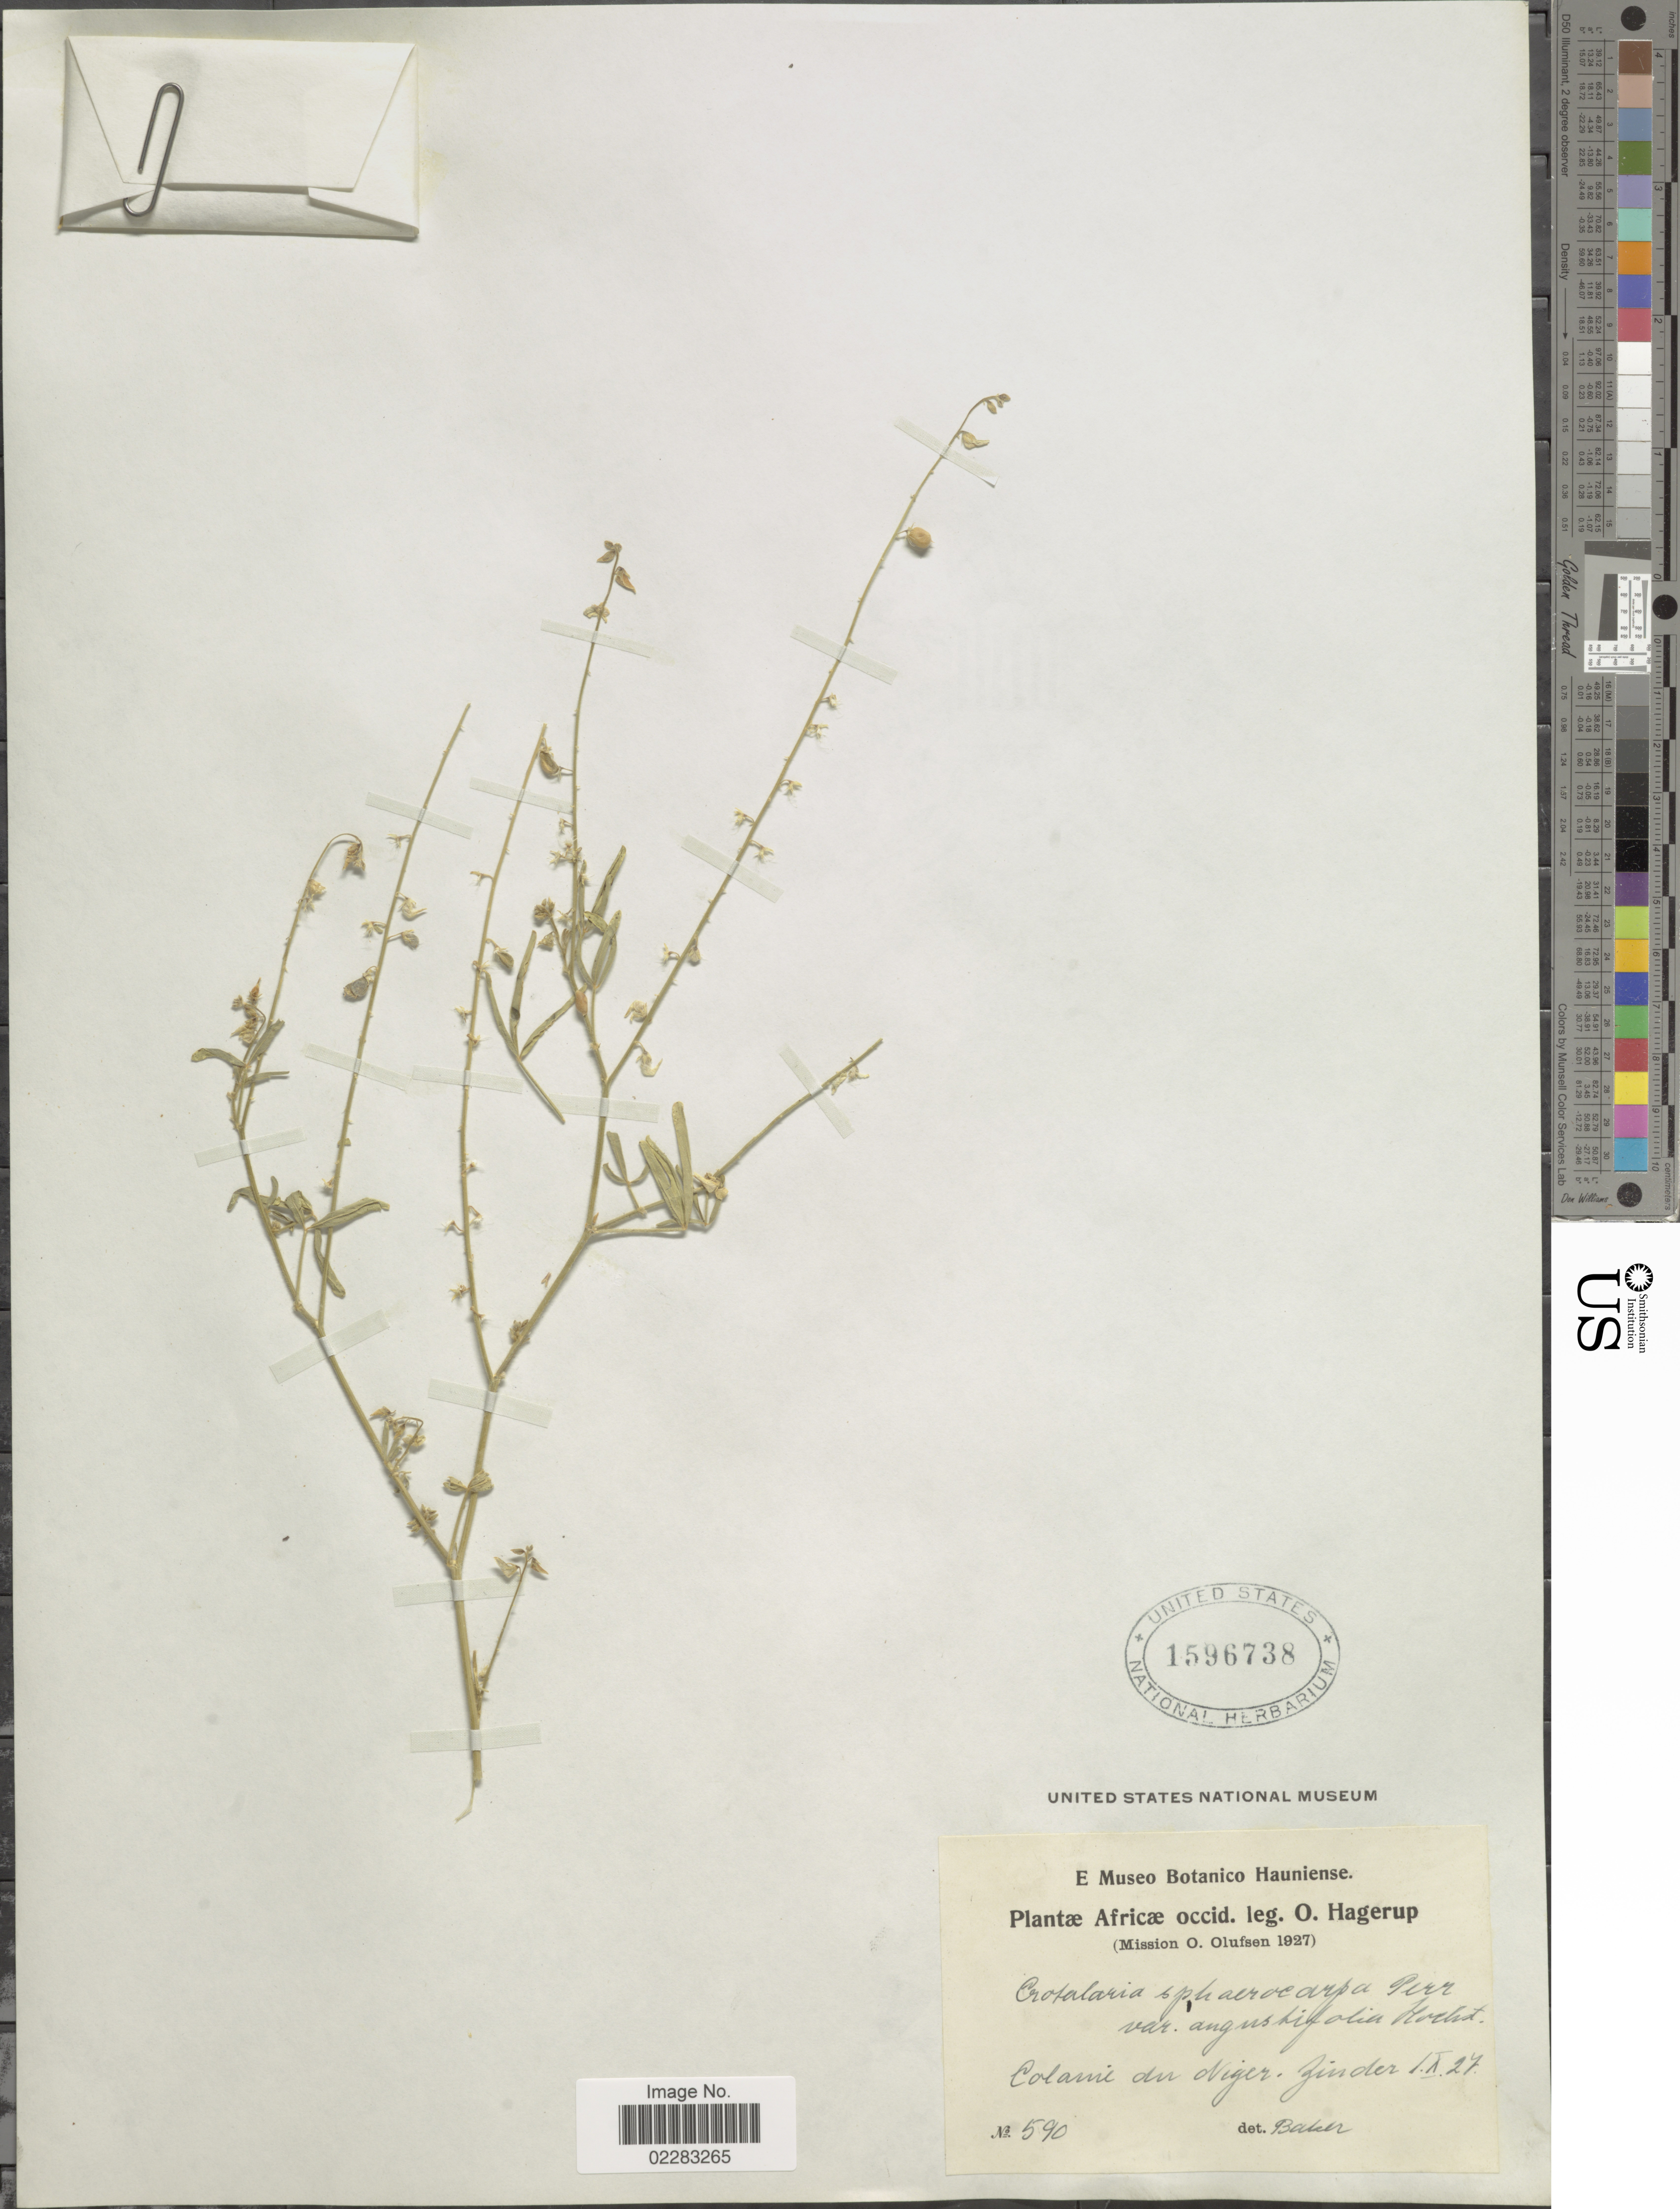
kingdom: Plantae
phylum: Tracheophyta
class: Magnoliopsida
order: Fabales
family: Fabaceae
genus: Crotalaria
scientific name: Crotalaria sphaerocarpa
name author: Perr. ex DC.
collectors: O. Hagerup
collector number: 590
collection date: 1927-10-01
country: Niger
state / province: Zinder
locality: Colonie du Niger.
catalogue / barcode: US 1596738